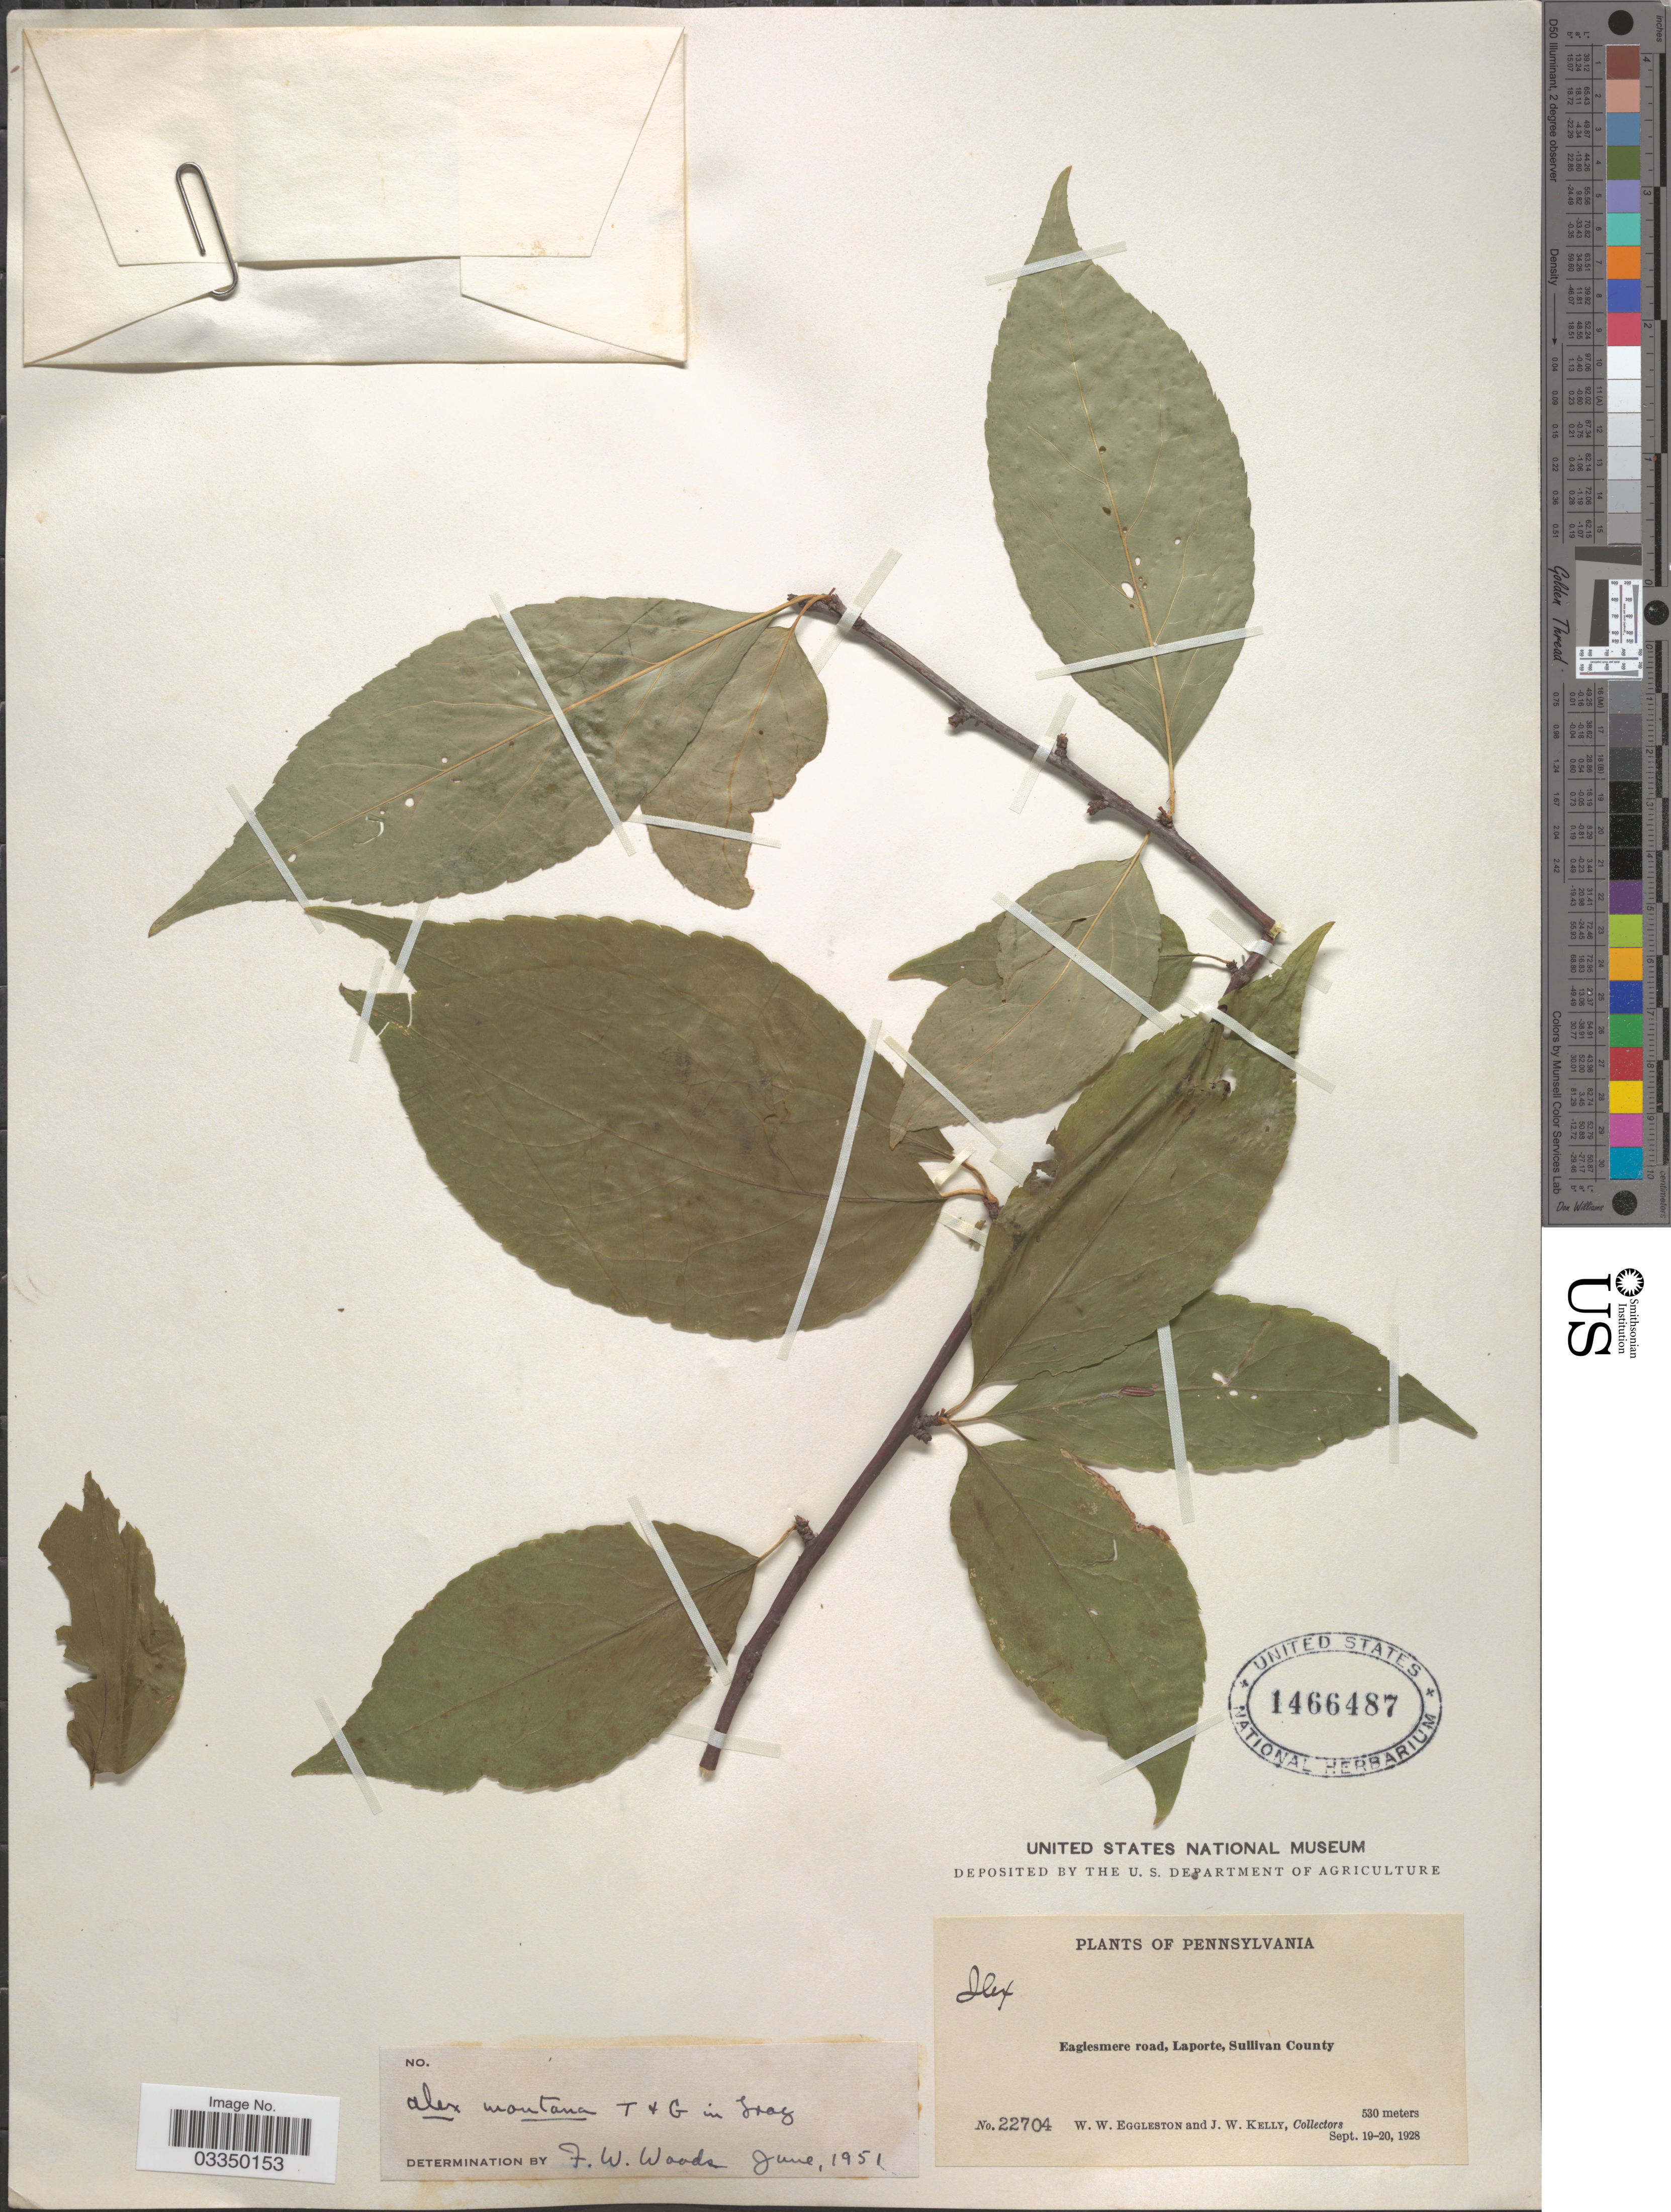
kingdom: Plantae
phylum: Tracheophyta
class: Magnoliopsida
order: Aquifoliales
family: Aquifoliaceae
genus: Ilex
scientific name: Ilex montana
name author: Torr. & A. Gray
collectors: W. W. Eggleston & J. Kelly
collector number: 22704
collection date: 1928-09-19/1928-09-20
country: United States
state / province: Pennsylvania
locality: Eaglesmere road, Laporte, Sullivan County.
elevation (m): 530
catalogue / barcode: US 1466487